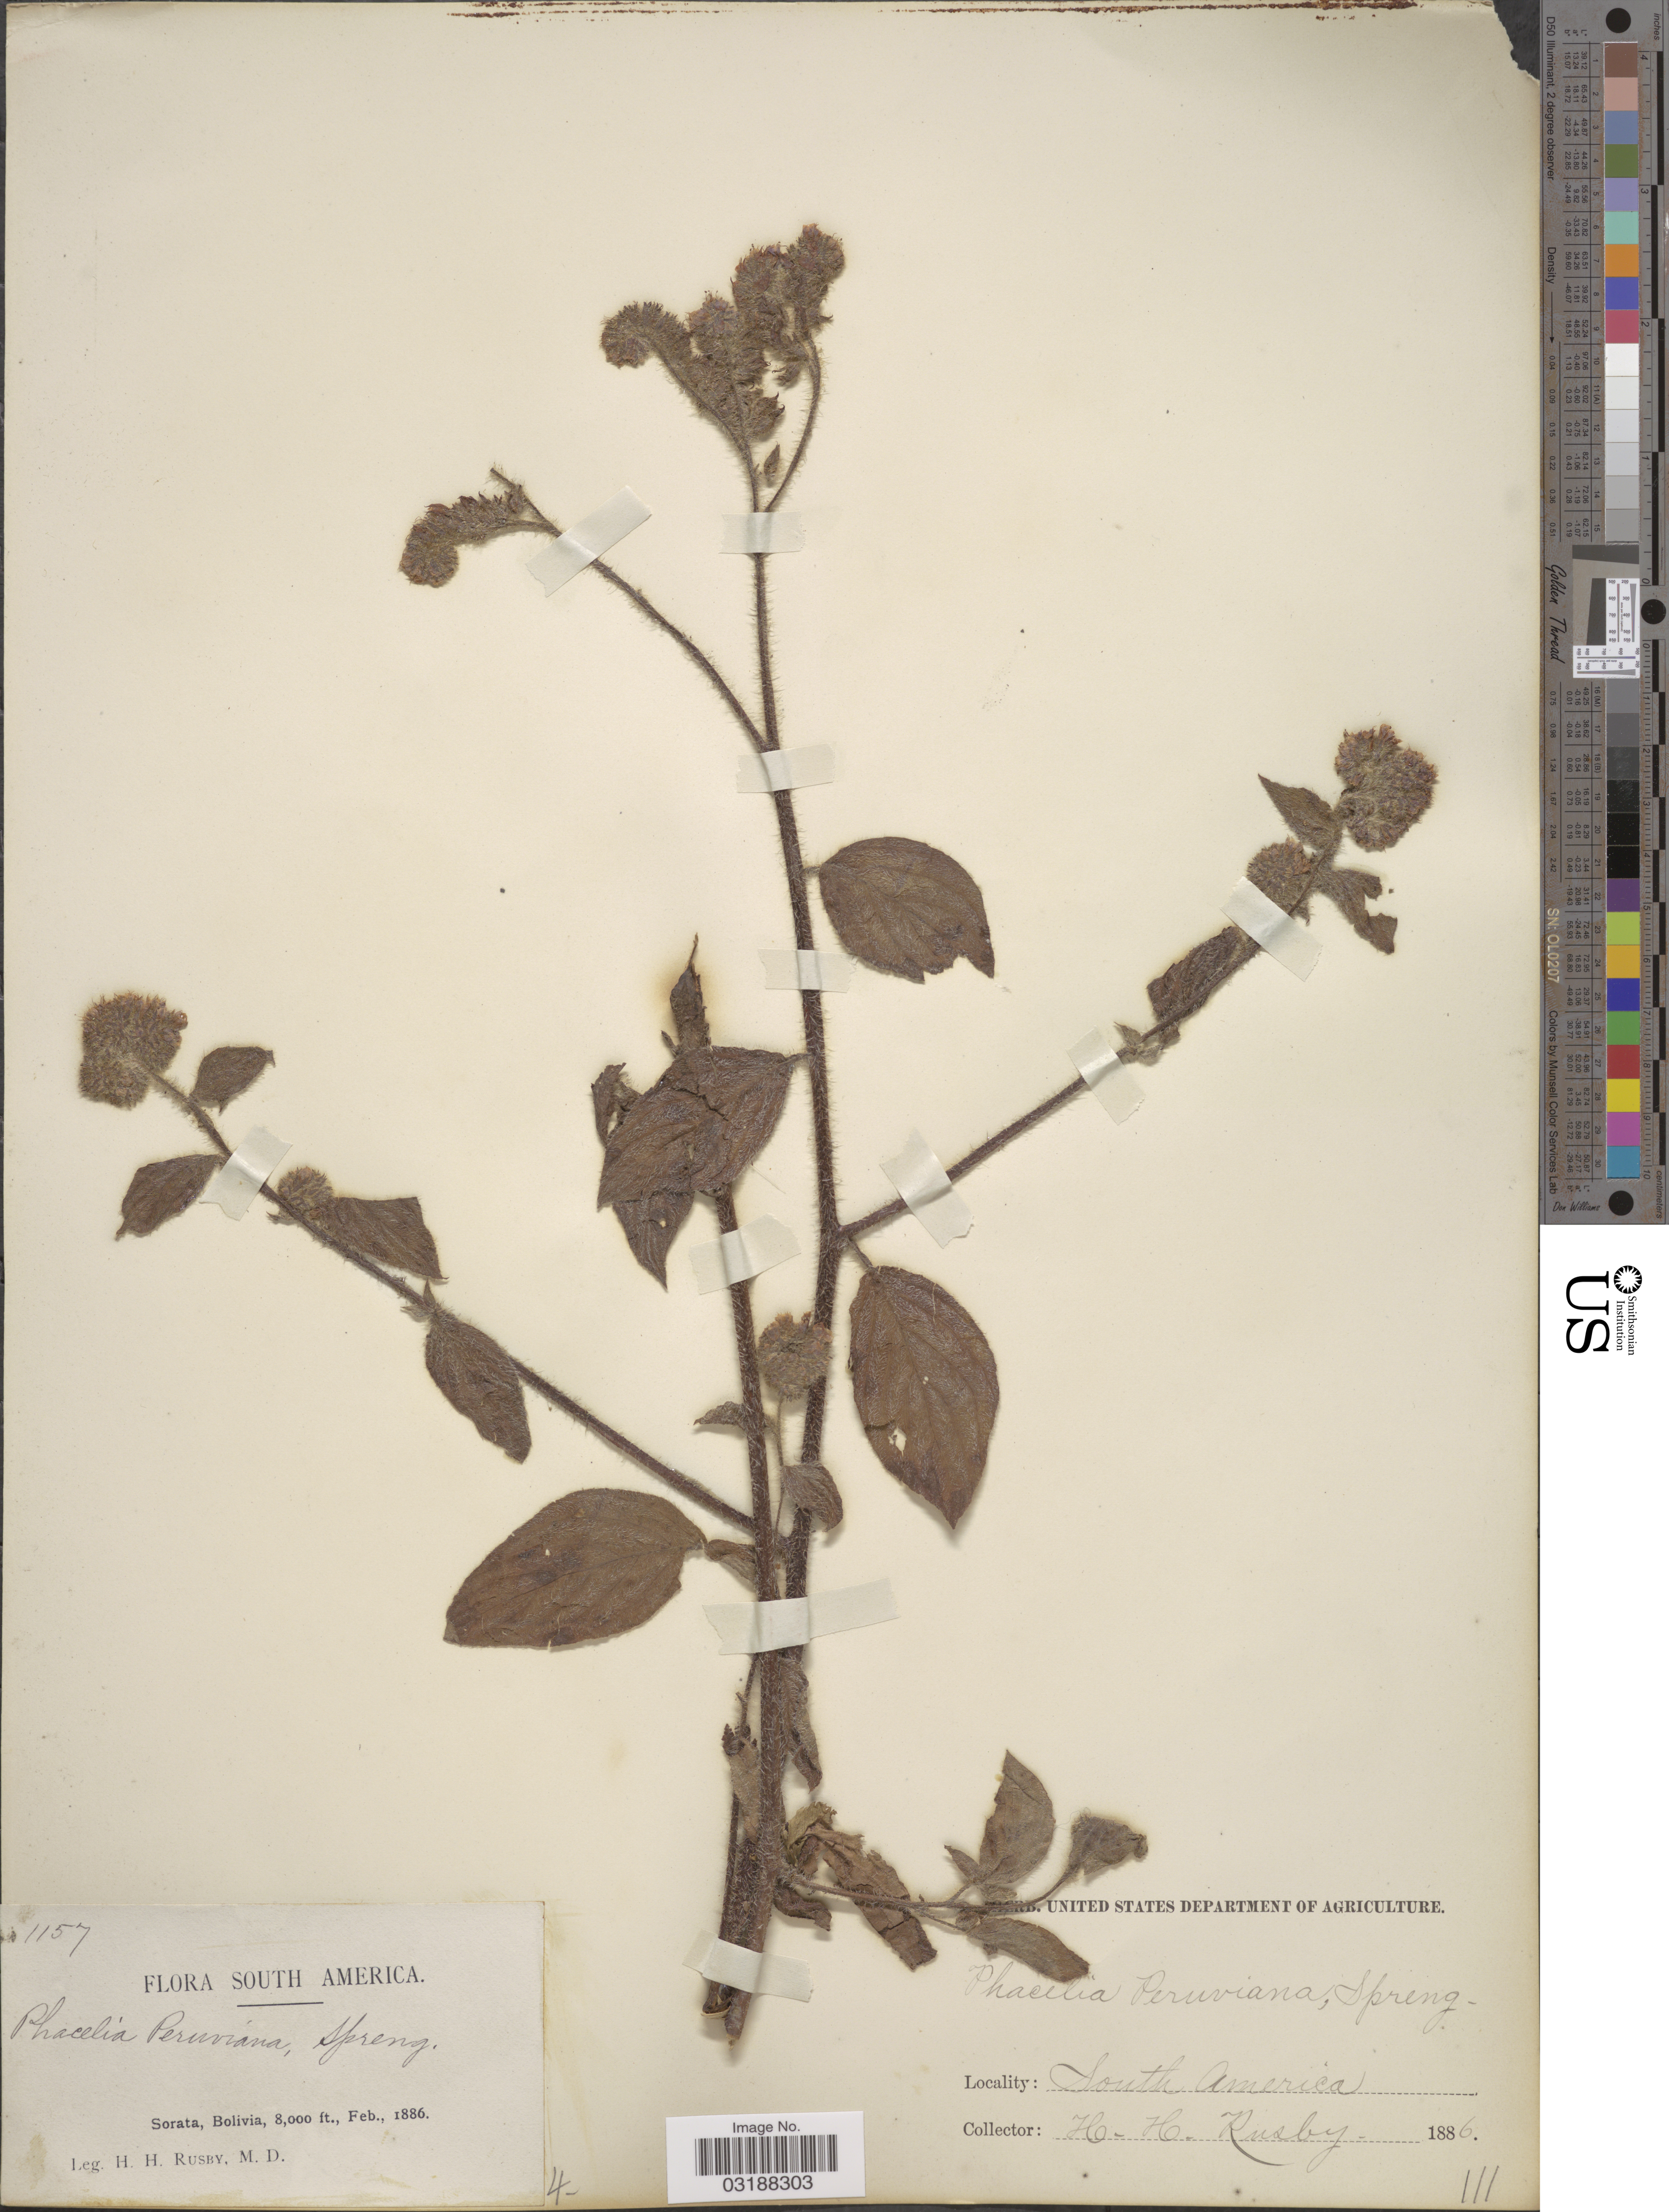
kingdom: Plantae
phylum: Tracheophyta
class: Magnoliopsida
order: Boraginales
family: Hydrophyllaceae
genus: Phacelia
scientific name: Phacelia peruviana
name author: Spreng.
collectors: H. H. Rusby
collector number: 1157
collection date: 1886-02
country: Bolivia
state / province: La Páz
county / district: Larecaja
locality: Sorata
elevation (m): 2438